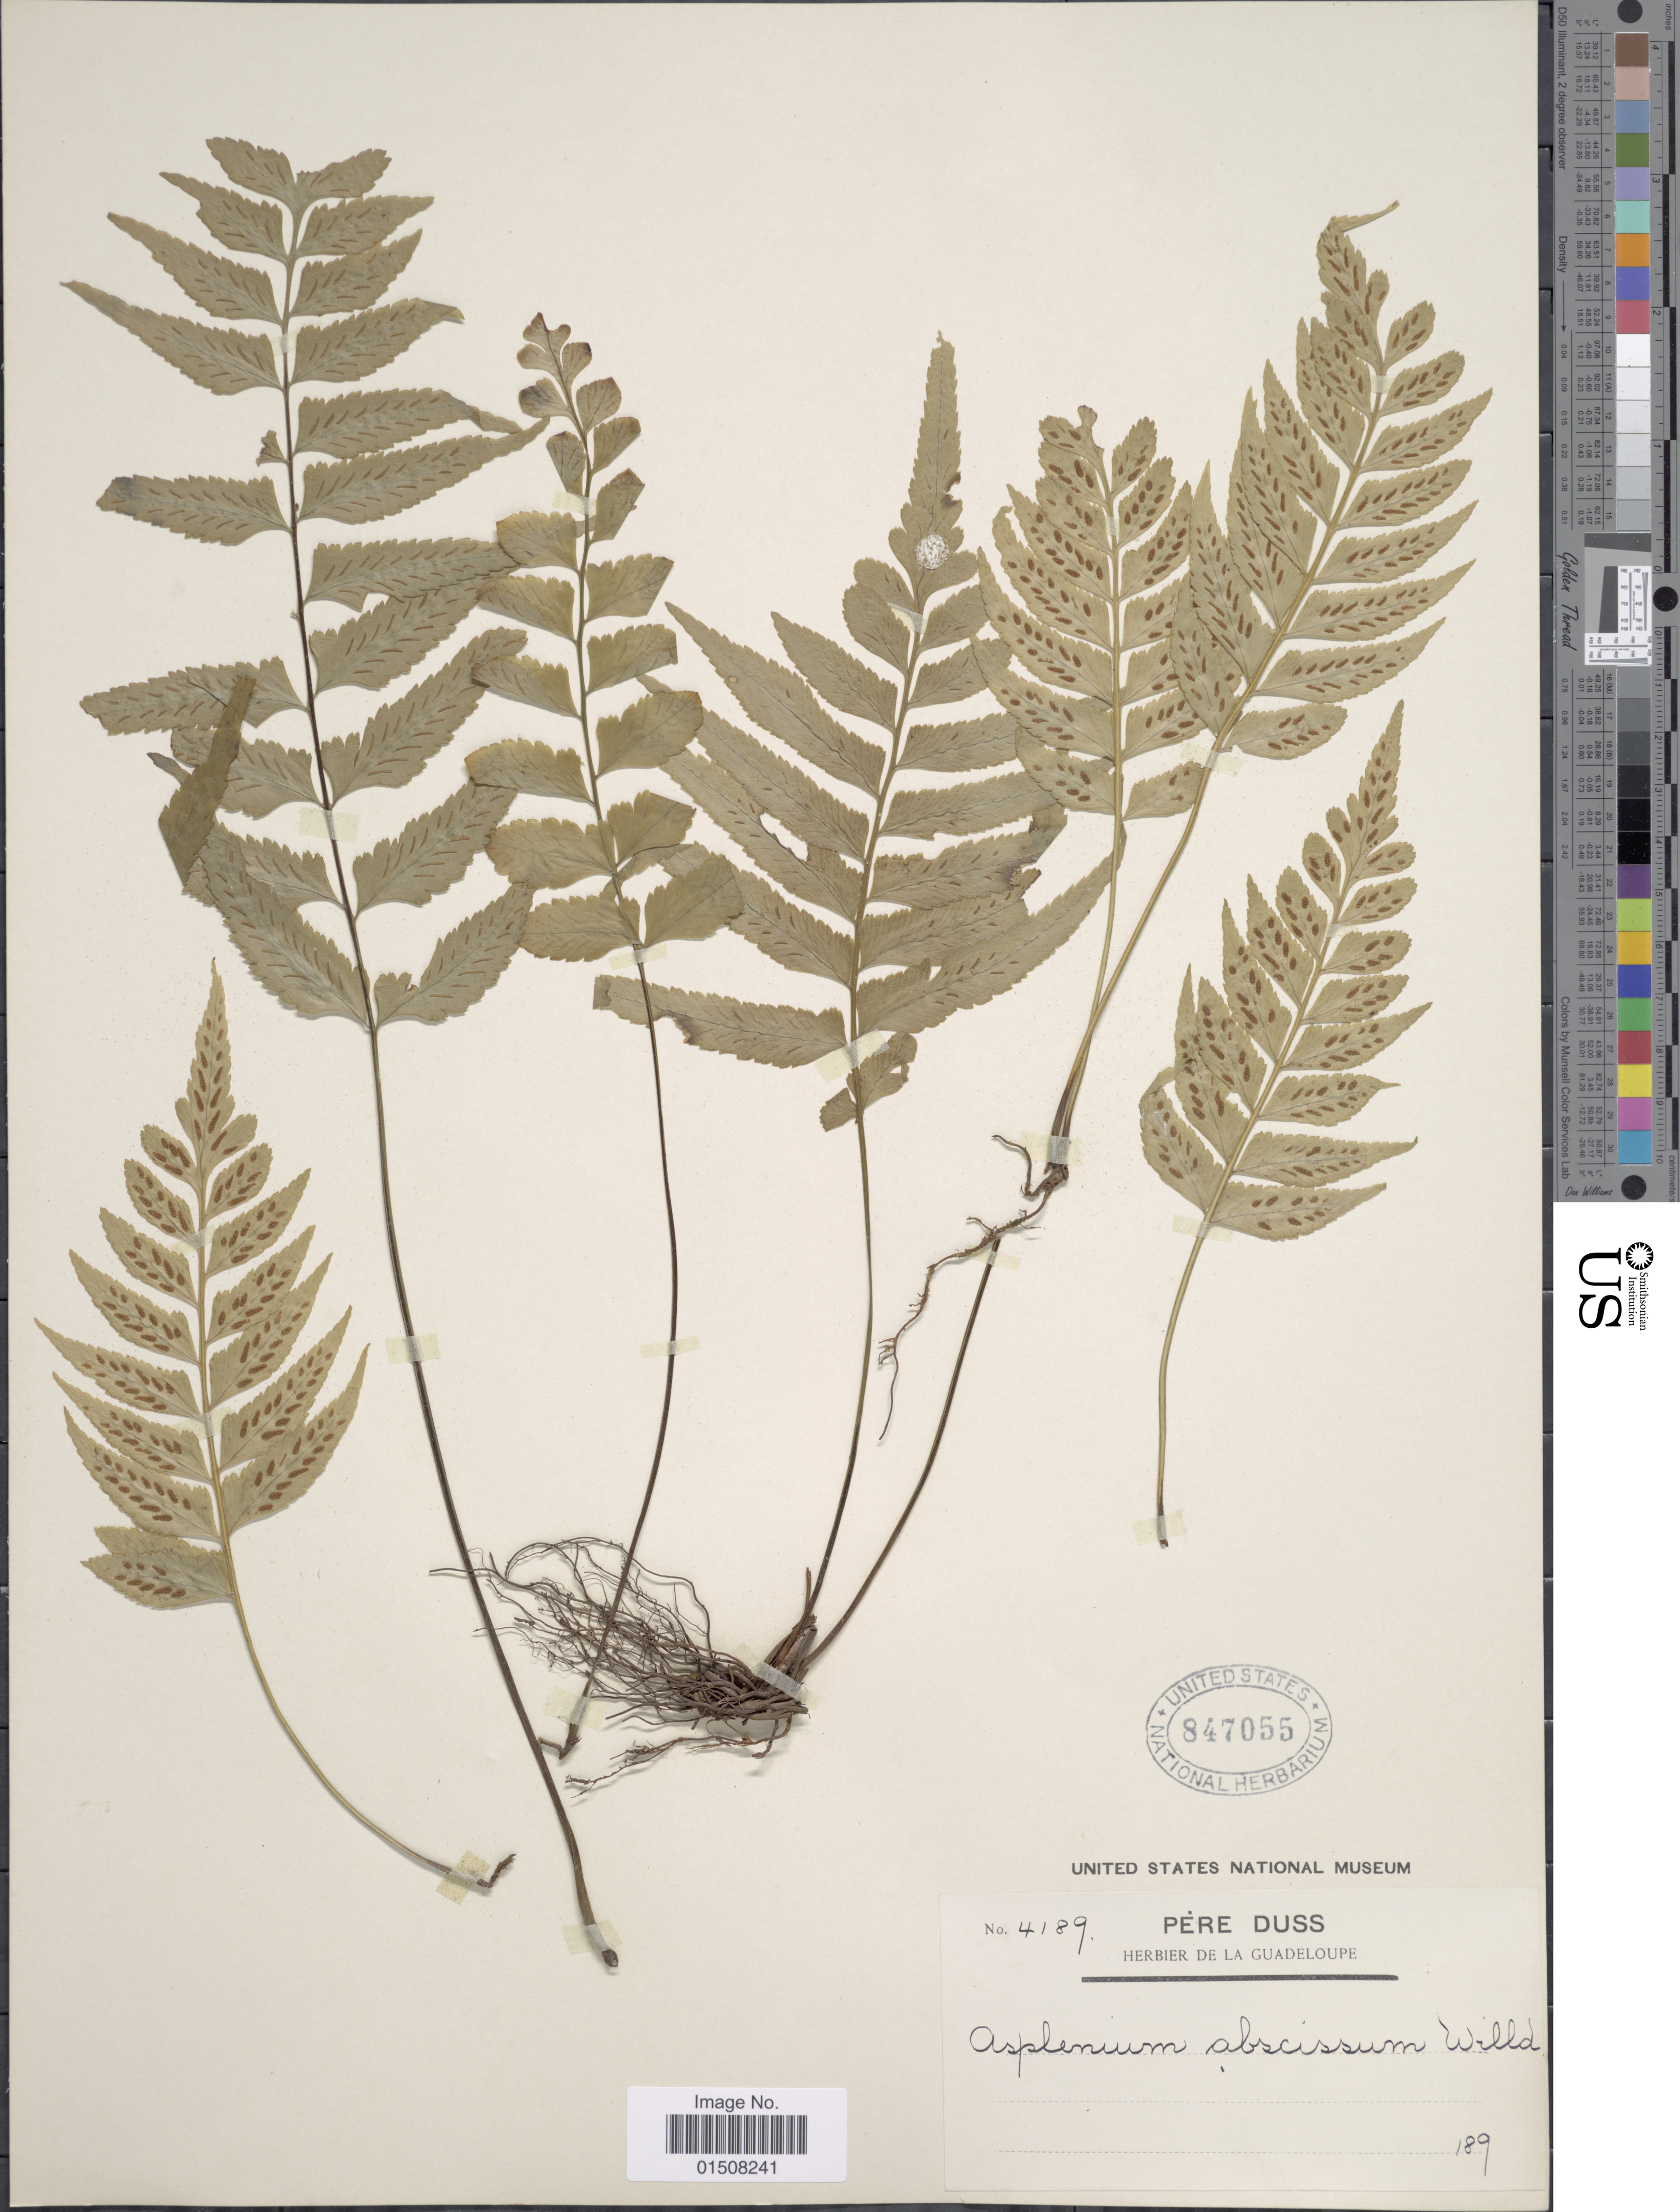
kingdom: Plantae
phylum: Tracheophyta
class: Polypodiopsida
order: Polypodiales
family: Aspleniaceae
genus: Asplenium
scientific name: Asplenium abscissum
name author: Willd.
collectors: Père Duss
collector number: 4189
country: Guadeloupe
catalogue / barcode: US 847055